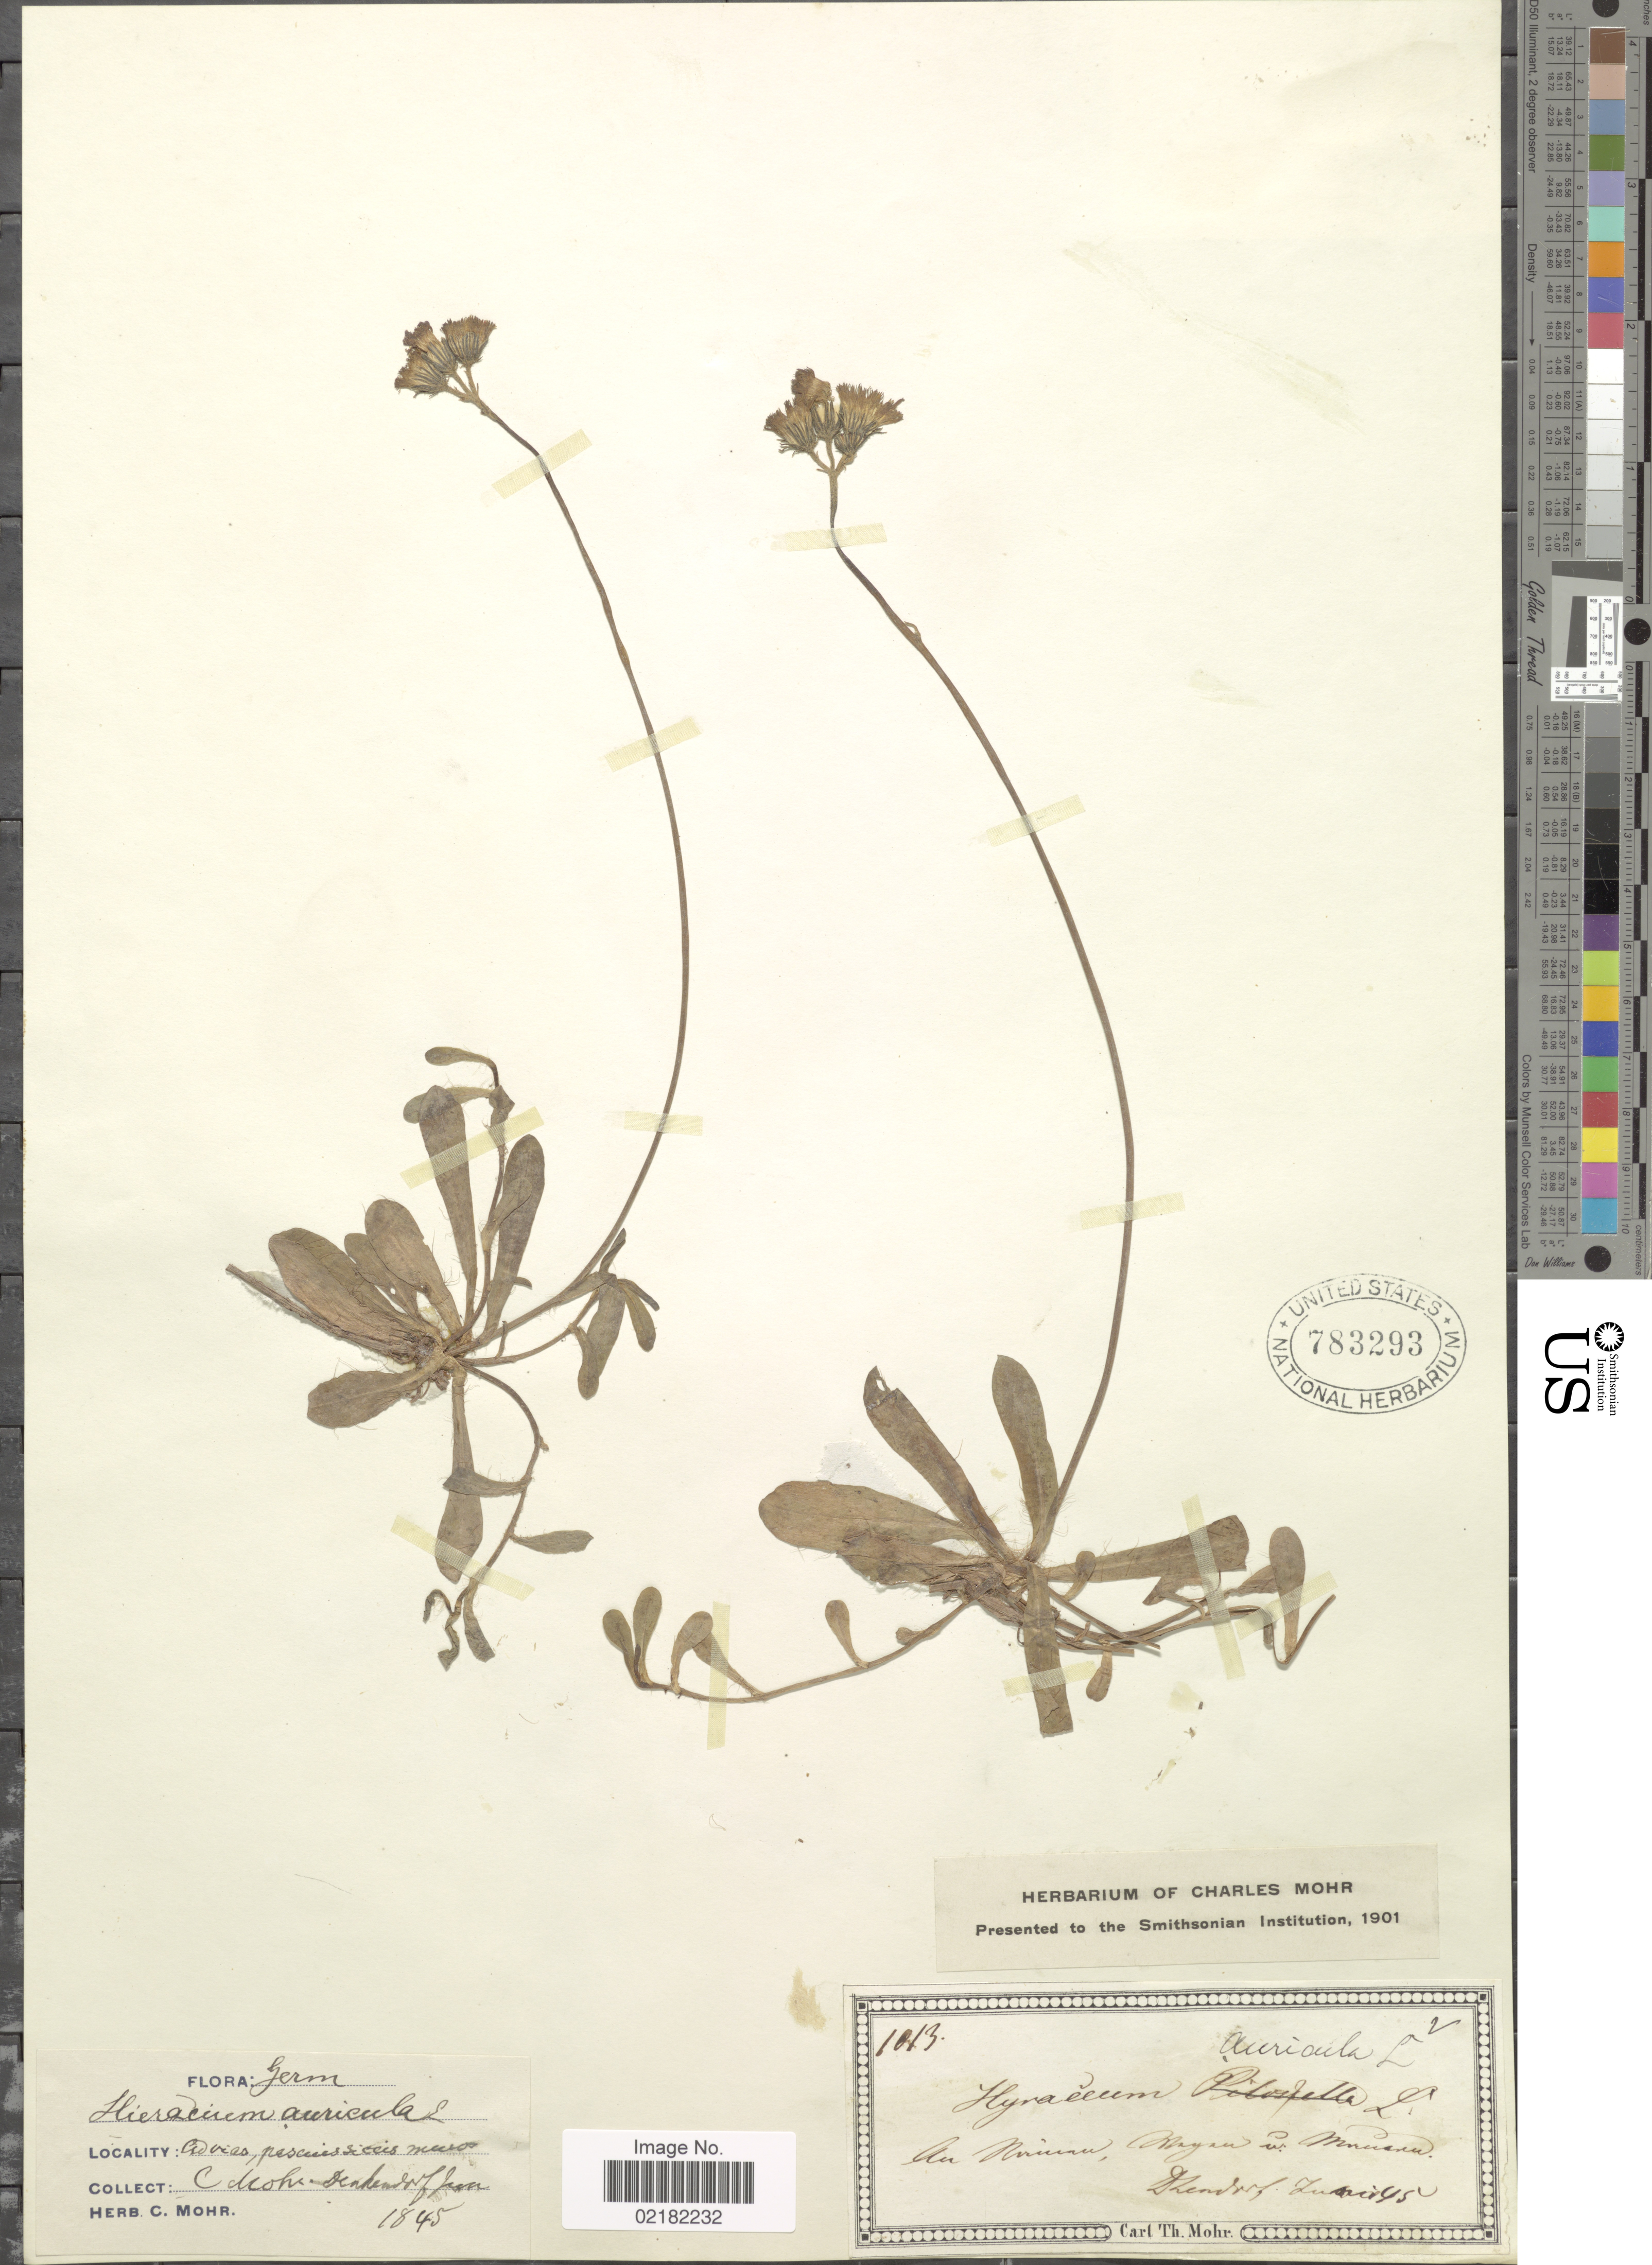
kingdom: Plantae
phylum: Tracheophyta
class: Magnoliopsida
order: Asterales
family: Asteraceae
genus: Pilosella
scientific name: Pilosella floribunda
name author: (Wimm. & Grab.) Fr. a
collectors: C. T. Mohr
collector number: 1013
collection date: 1845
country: Germany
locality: Denkendorf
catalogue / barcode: US 783293